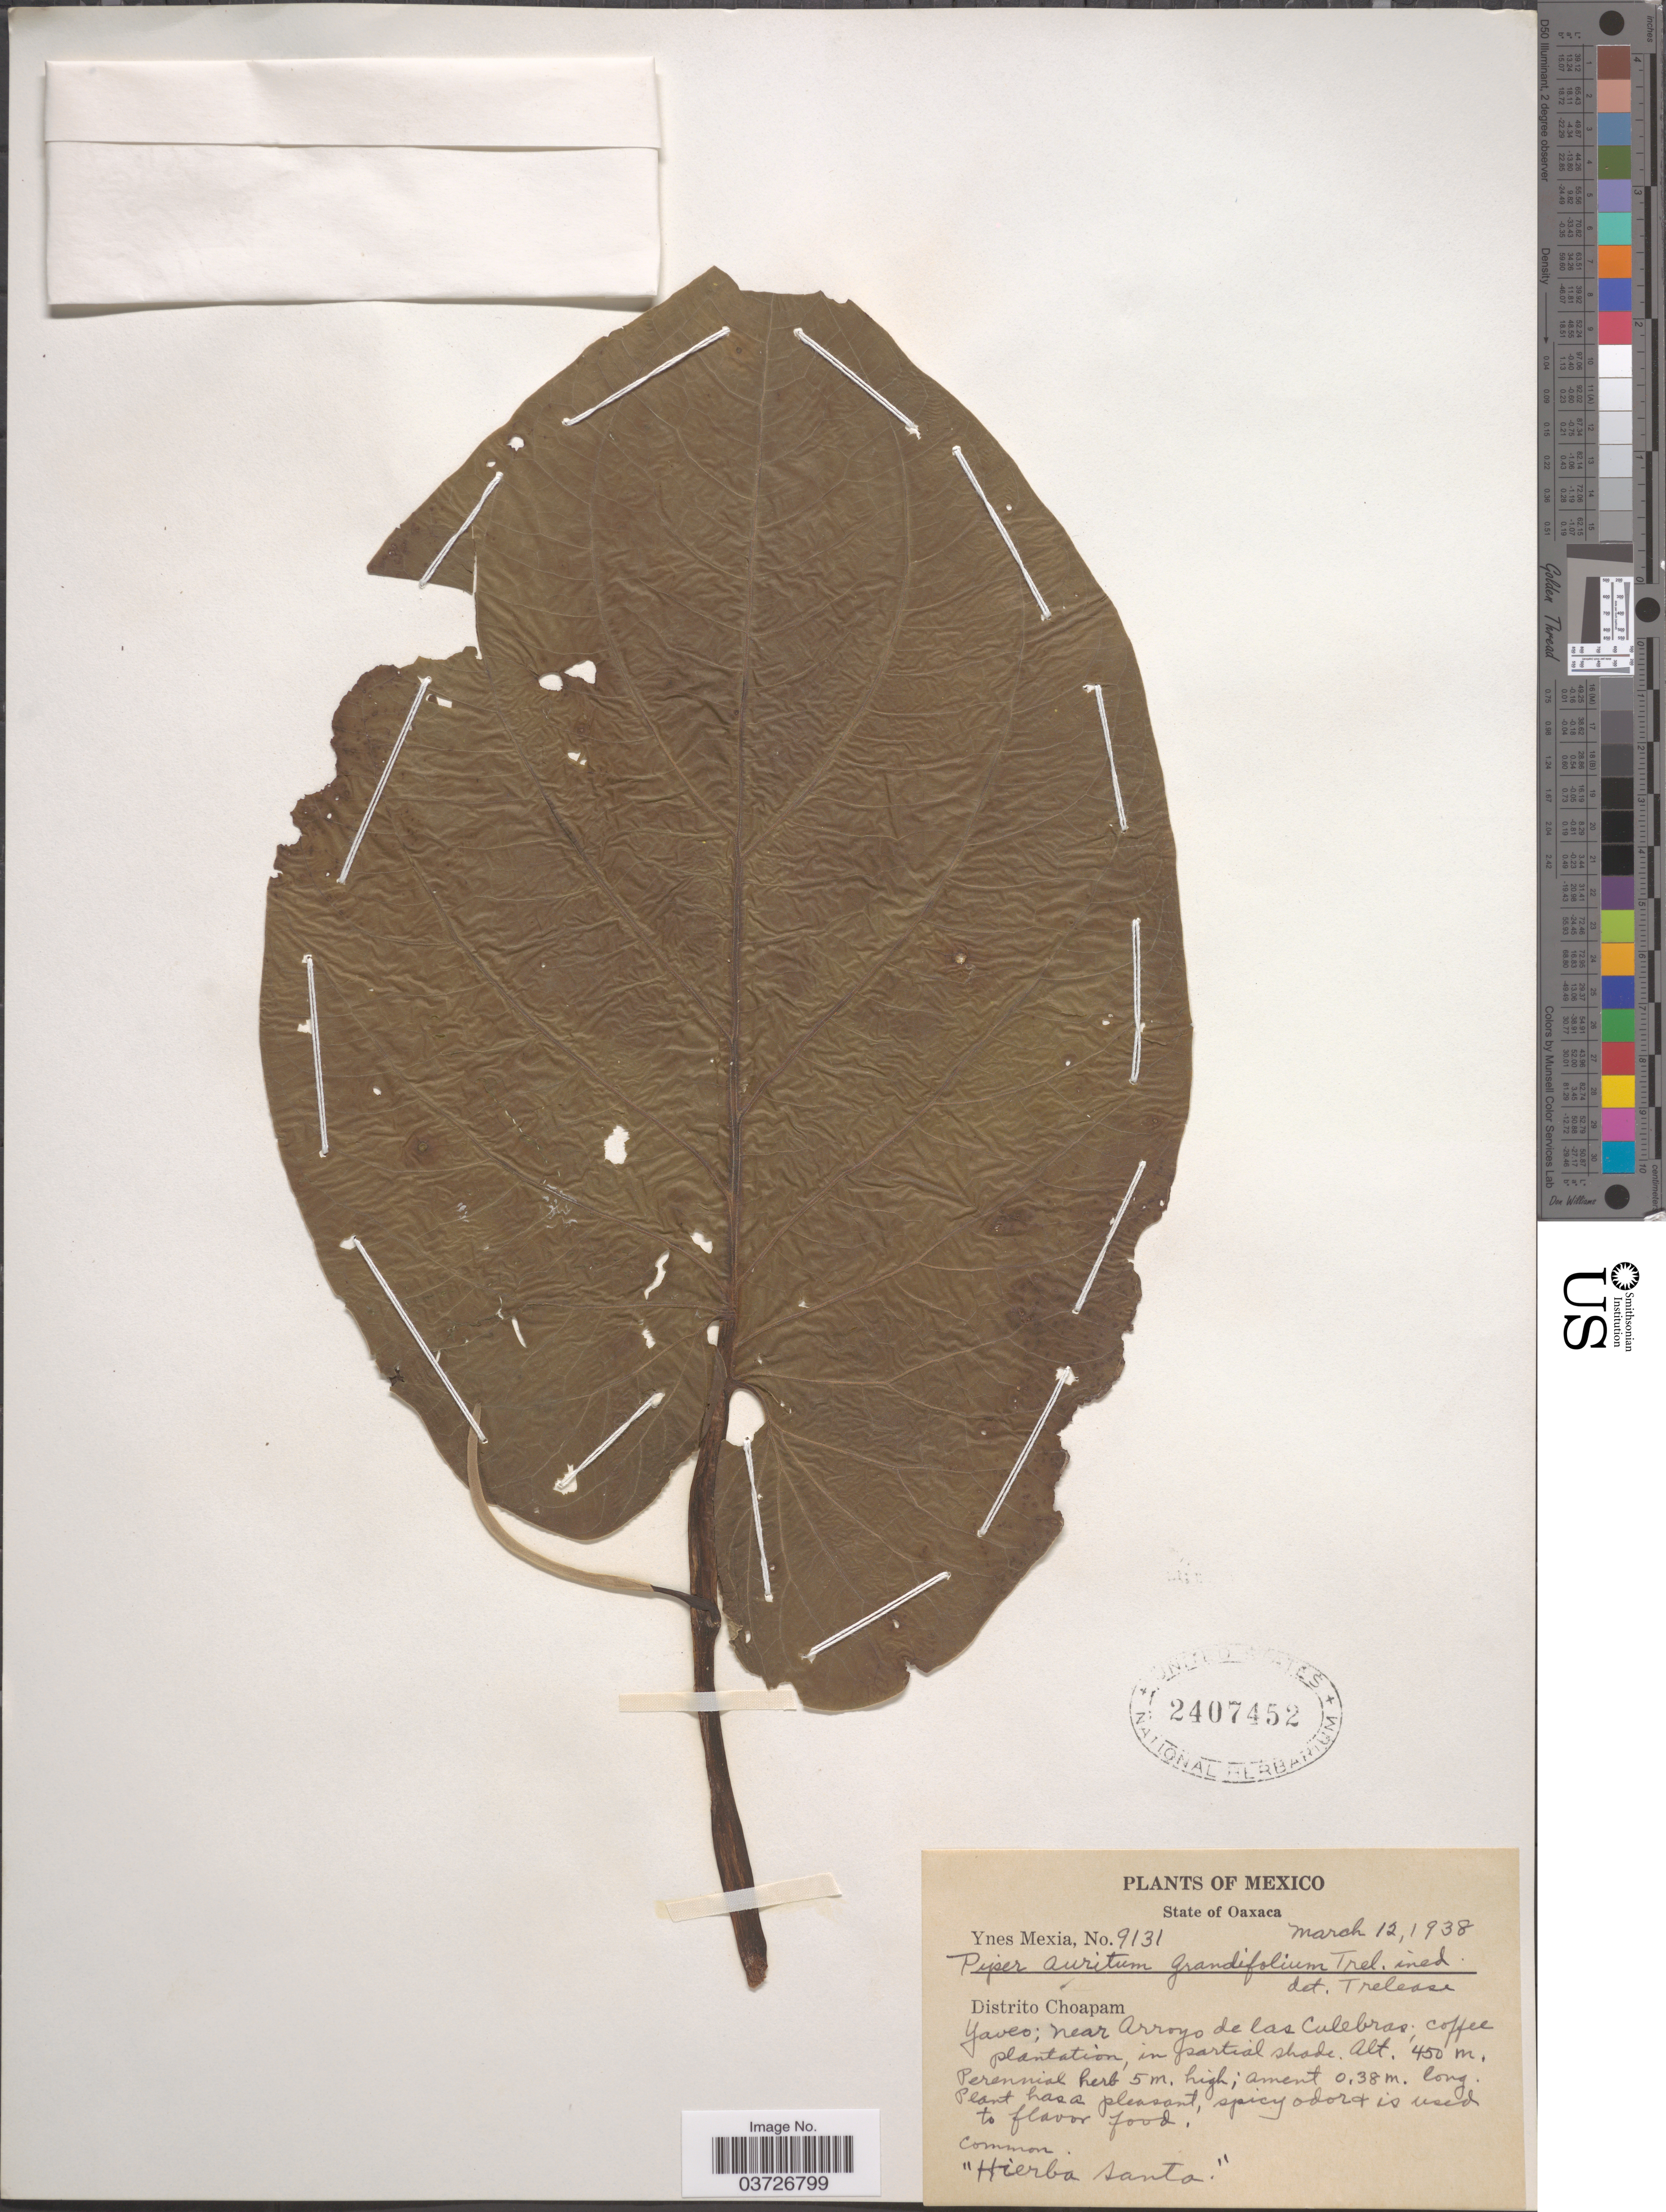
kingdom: Plantae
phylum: Tracheophyta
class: Magnoliopsida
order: Piperales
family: Piperaceae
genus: Piper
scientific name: Piper auritum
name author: Kunth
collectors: Y. Mexia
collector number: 9131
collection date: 1938-03-12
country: Mexico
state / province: Oaxaca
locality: Distrito Choapam. Yaveo; near Arroyo de las Calebras.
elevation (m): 450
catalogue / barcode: US 2407452